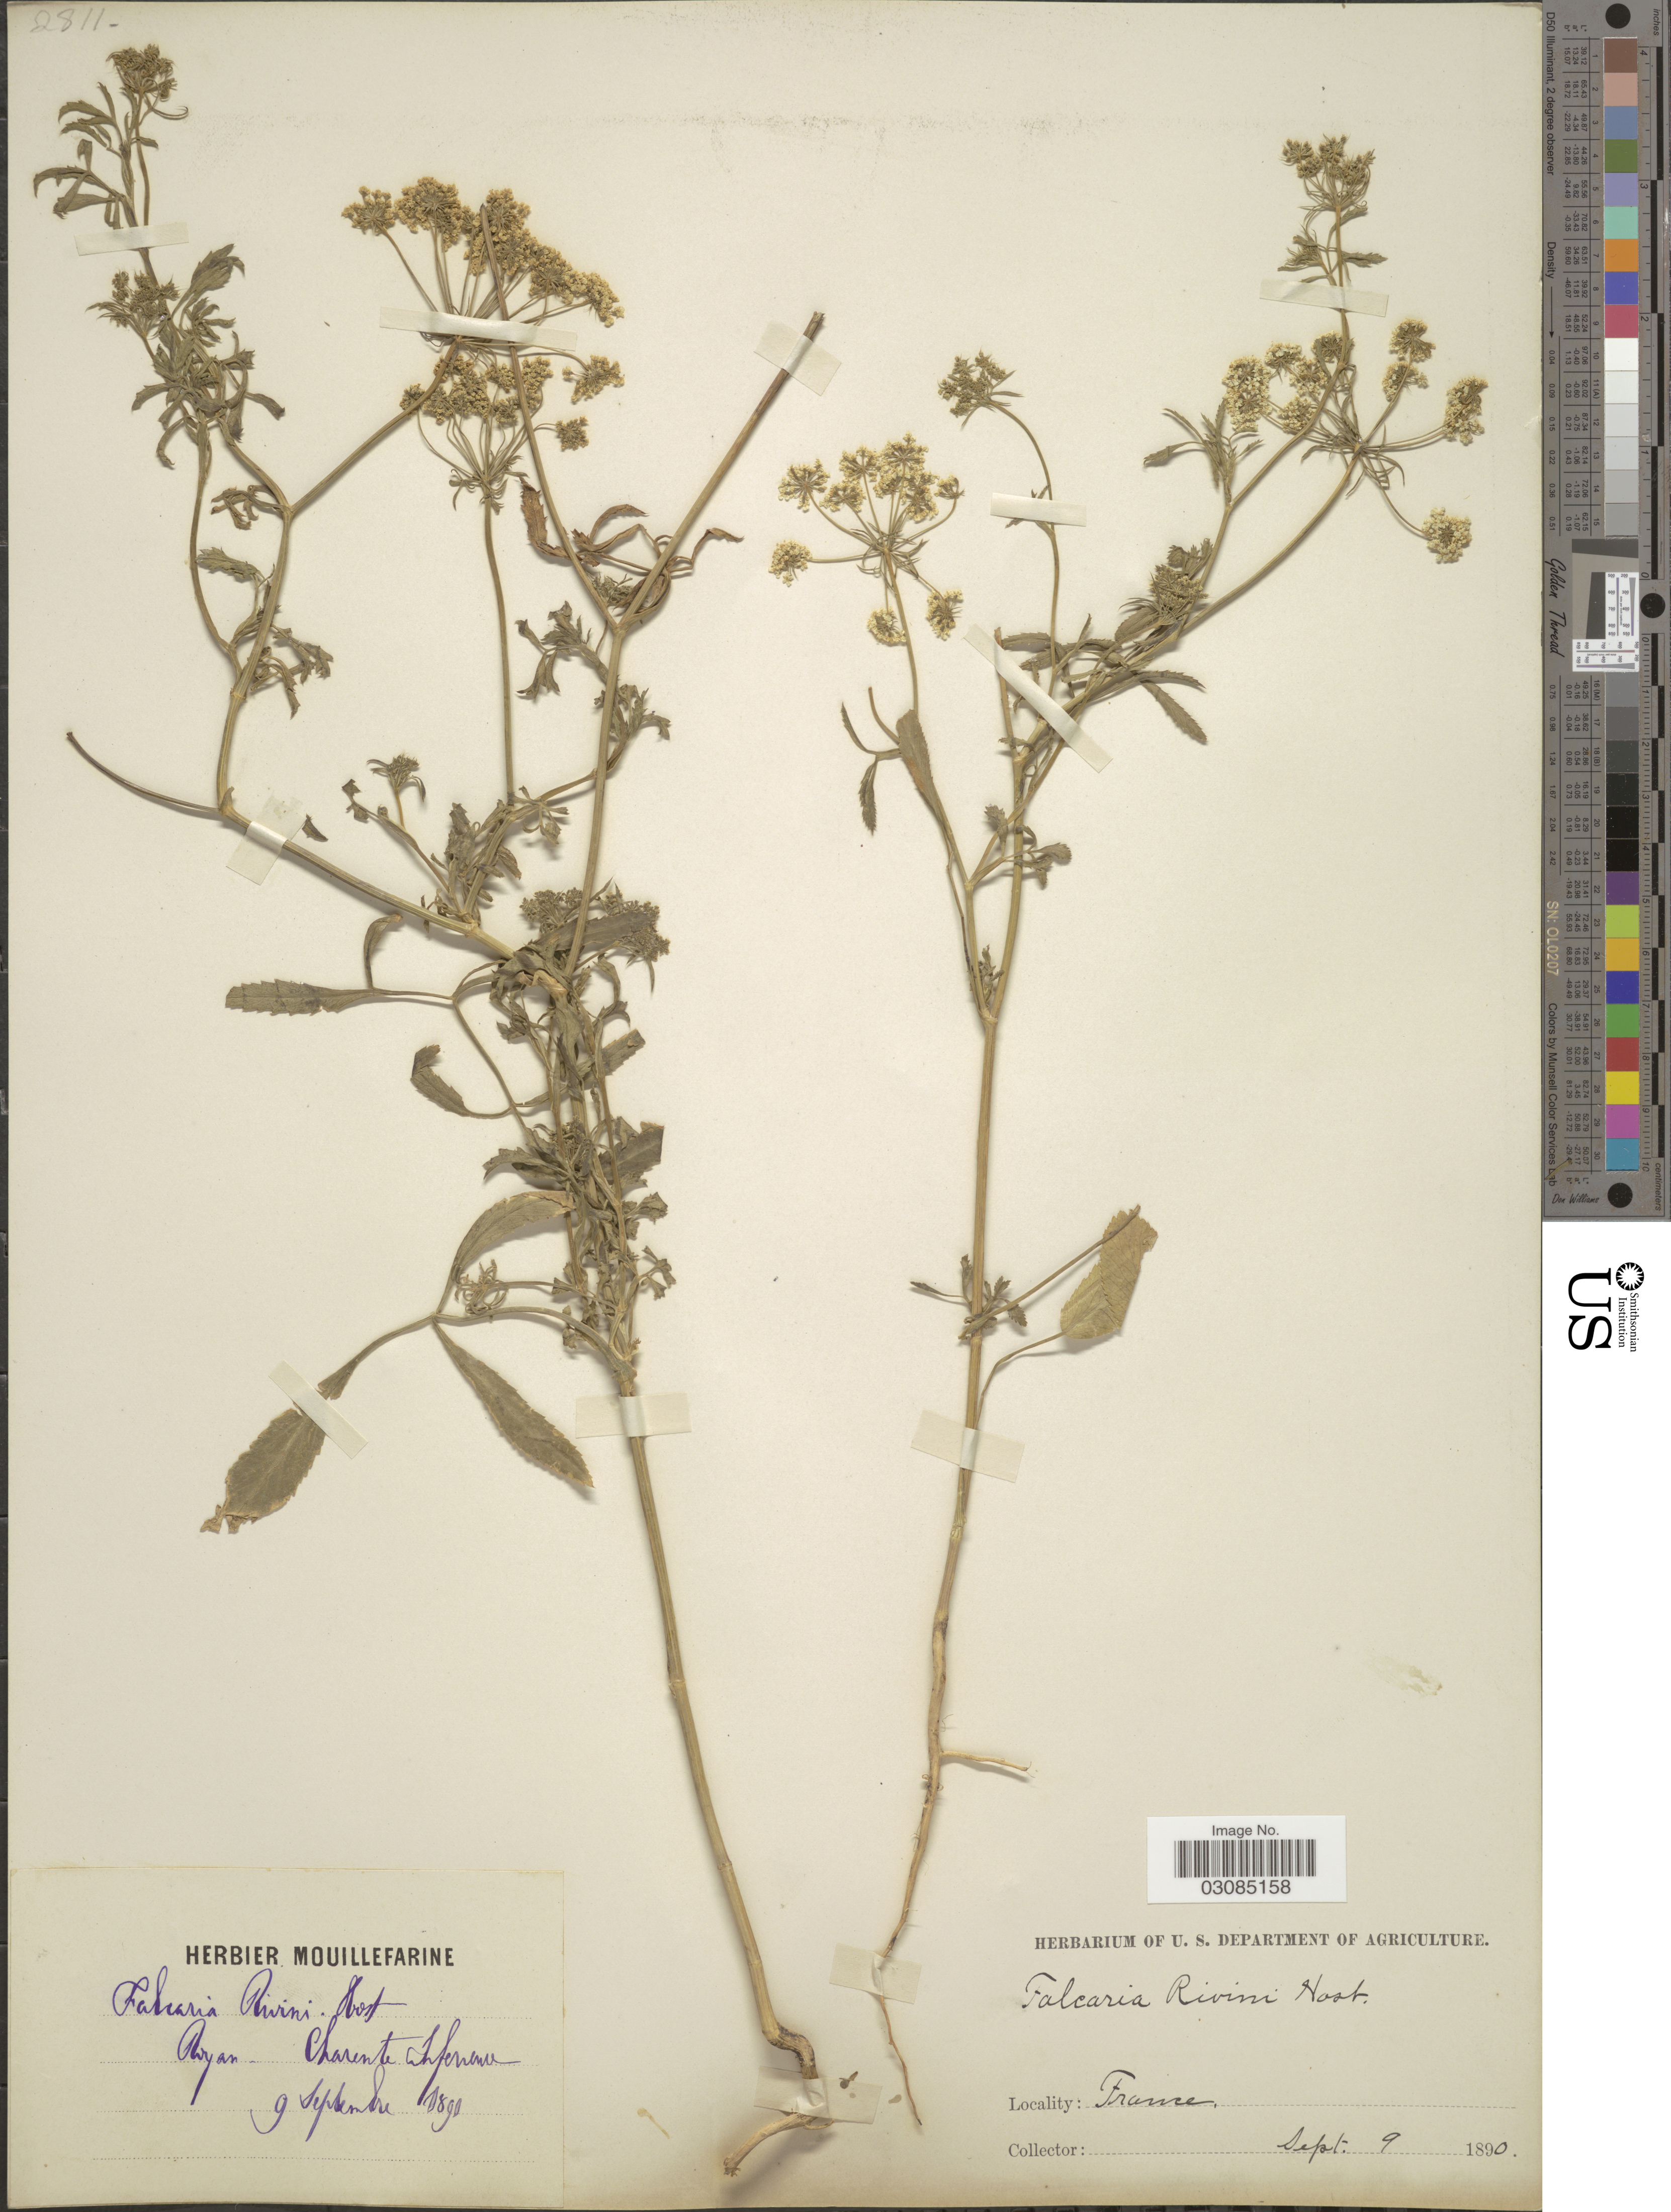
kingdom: Plantae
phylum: Tracheophyta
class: Magnoliopsida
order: Apiales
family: Apiaceae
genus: Falcaria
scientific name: Falcaria rivini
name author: Host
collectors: ex herb. Mouillefarine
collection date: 1890-09-09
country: France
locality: Royan. Charente Inferieure.